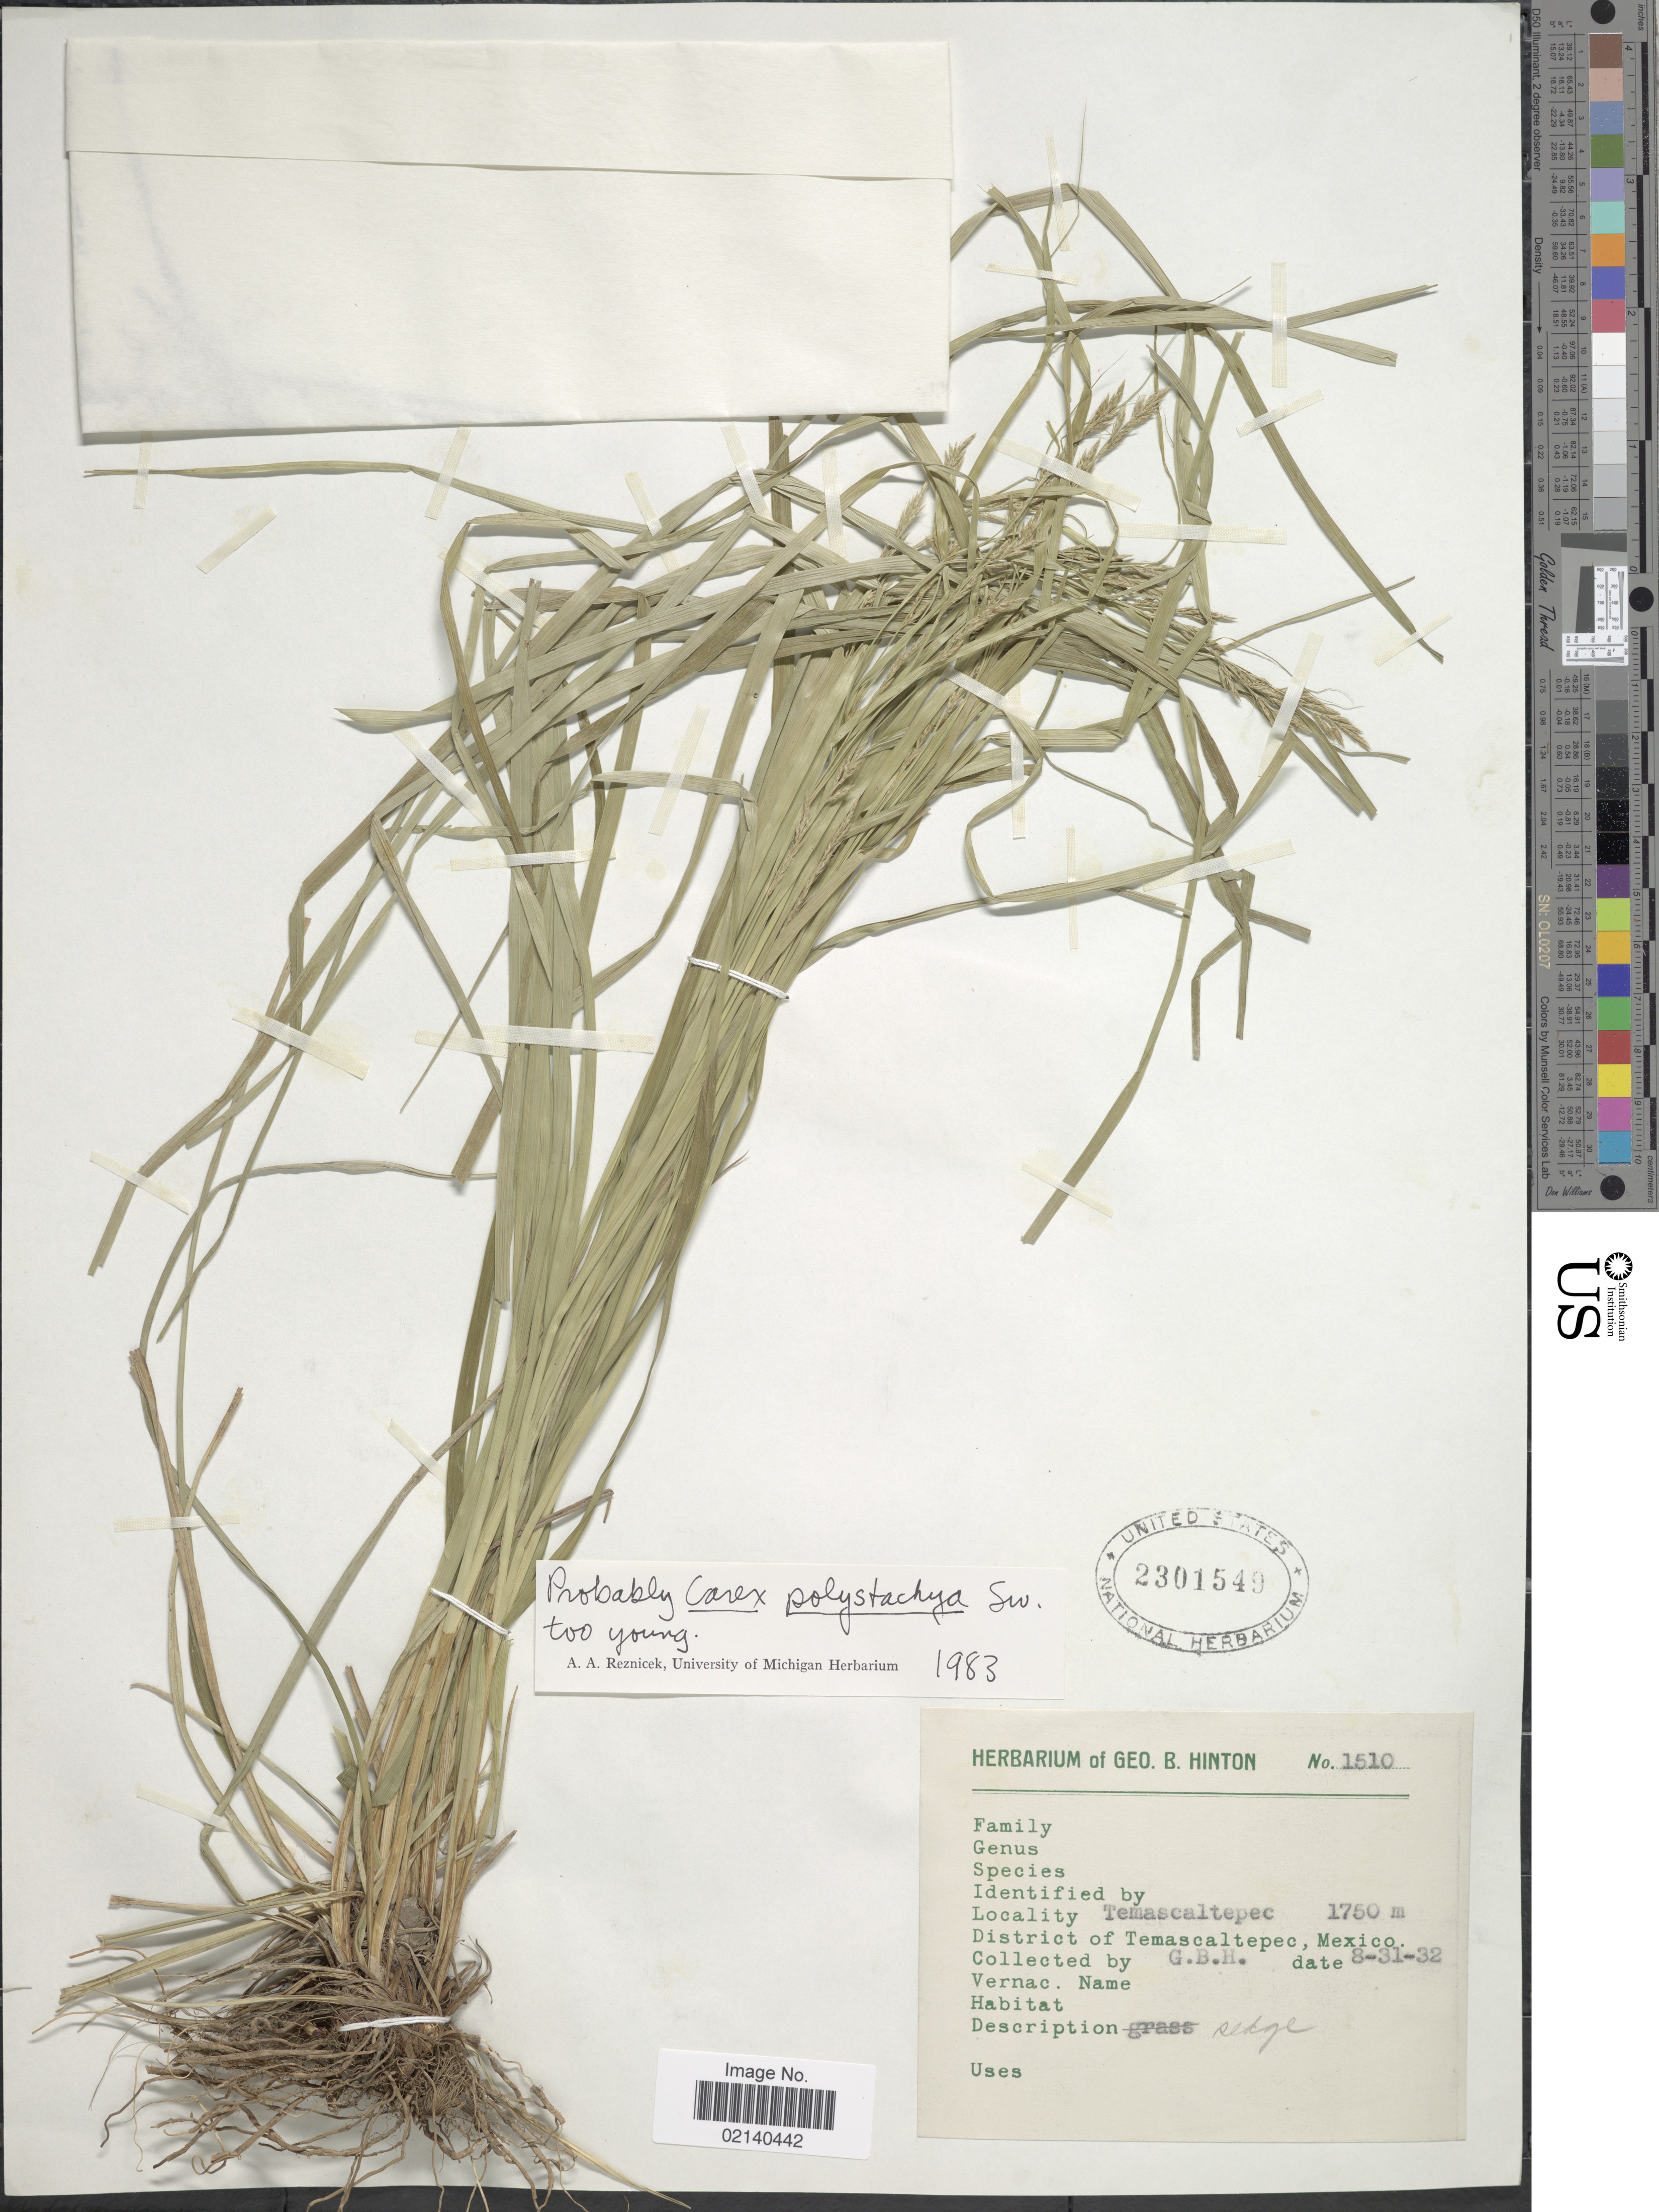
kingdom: Plantae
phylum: Tracheophyta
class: Liliopsida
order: Poales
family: Cyperaceae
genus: Carex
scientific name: Carex polystachya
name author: Sw. ex Wahlenb.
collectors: G. B. Hinton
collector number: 1510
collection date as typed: Transcribed d/m/y: 31/8/32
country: Mexico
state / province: México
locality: Temascaltepec, District of Temascaltepec.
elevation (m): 1750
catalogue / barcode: US 2301540